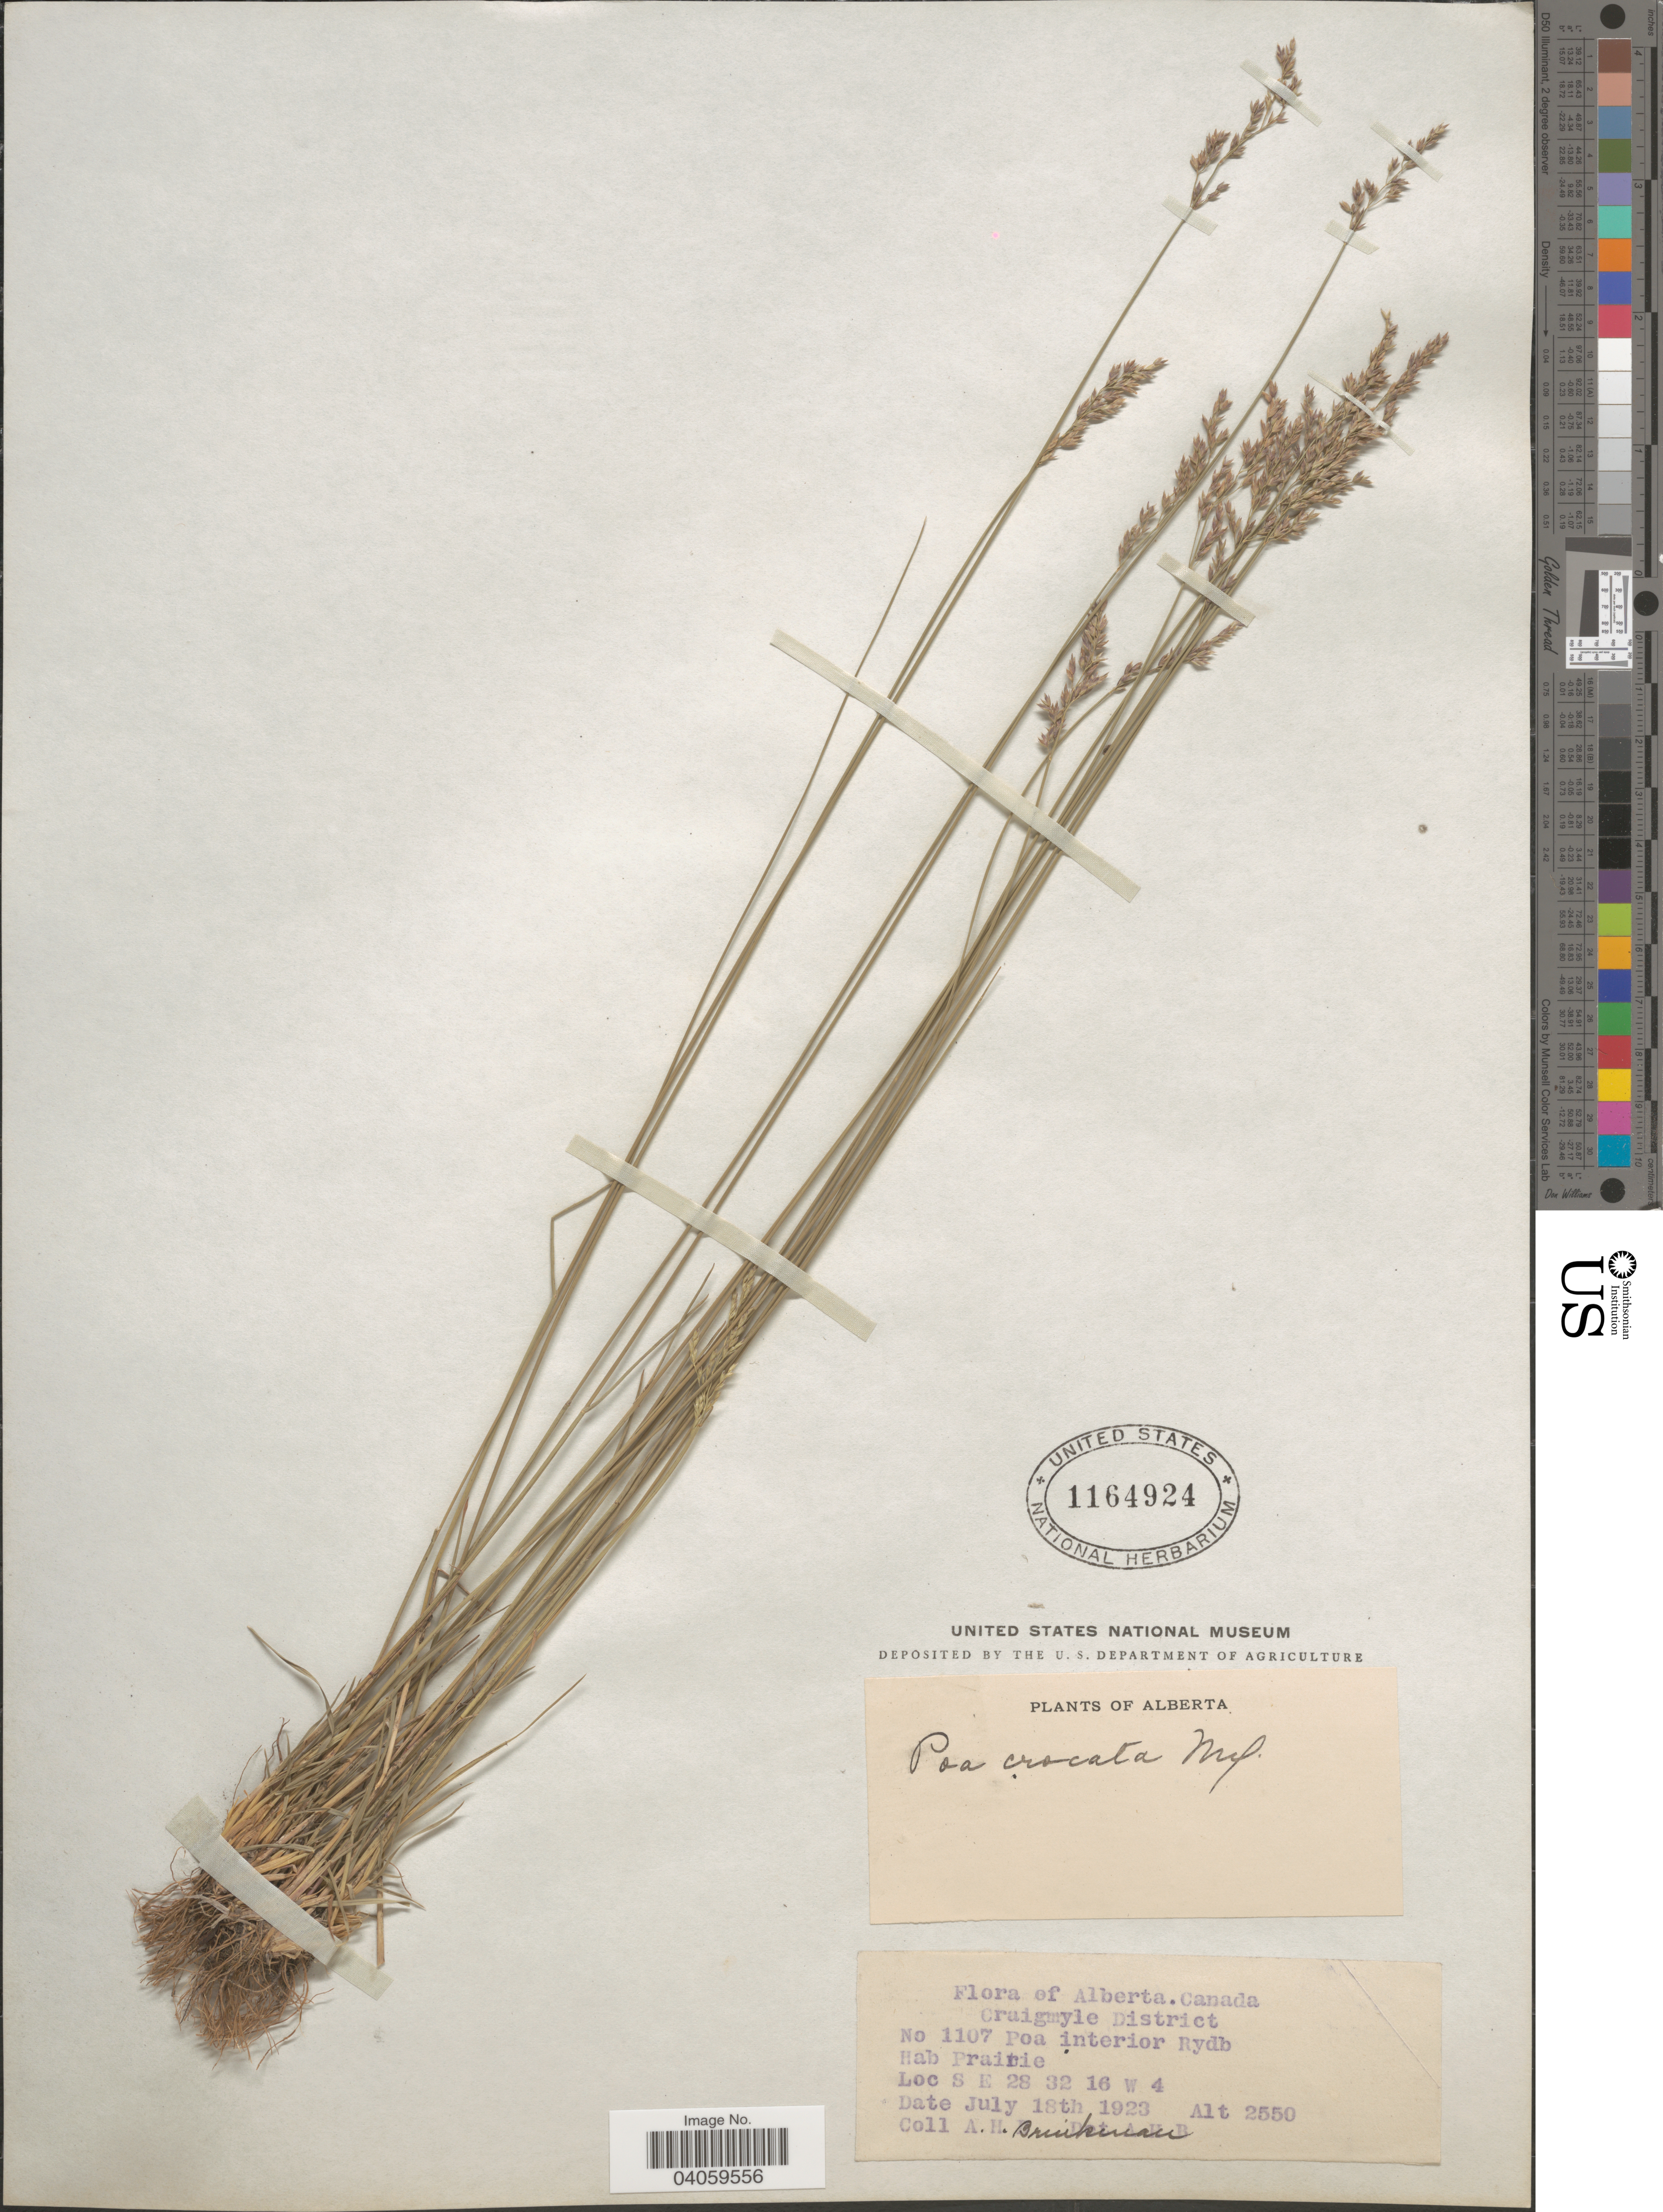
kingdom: Plantae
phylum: Tracheophyta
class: Liliopsida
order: Poales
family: Poaceae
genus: Poa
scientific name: Poa interior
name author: Rydb.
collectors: A. Brinkman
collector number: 1107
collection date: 1923-07-18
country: Canada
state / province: Alberta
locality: Craigmyle District. S E 28 32 16 W 4.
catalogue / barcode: US 1164924